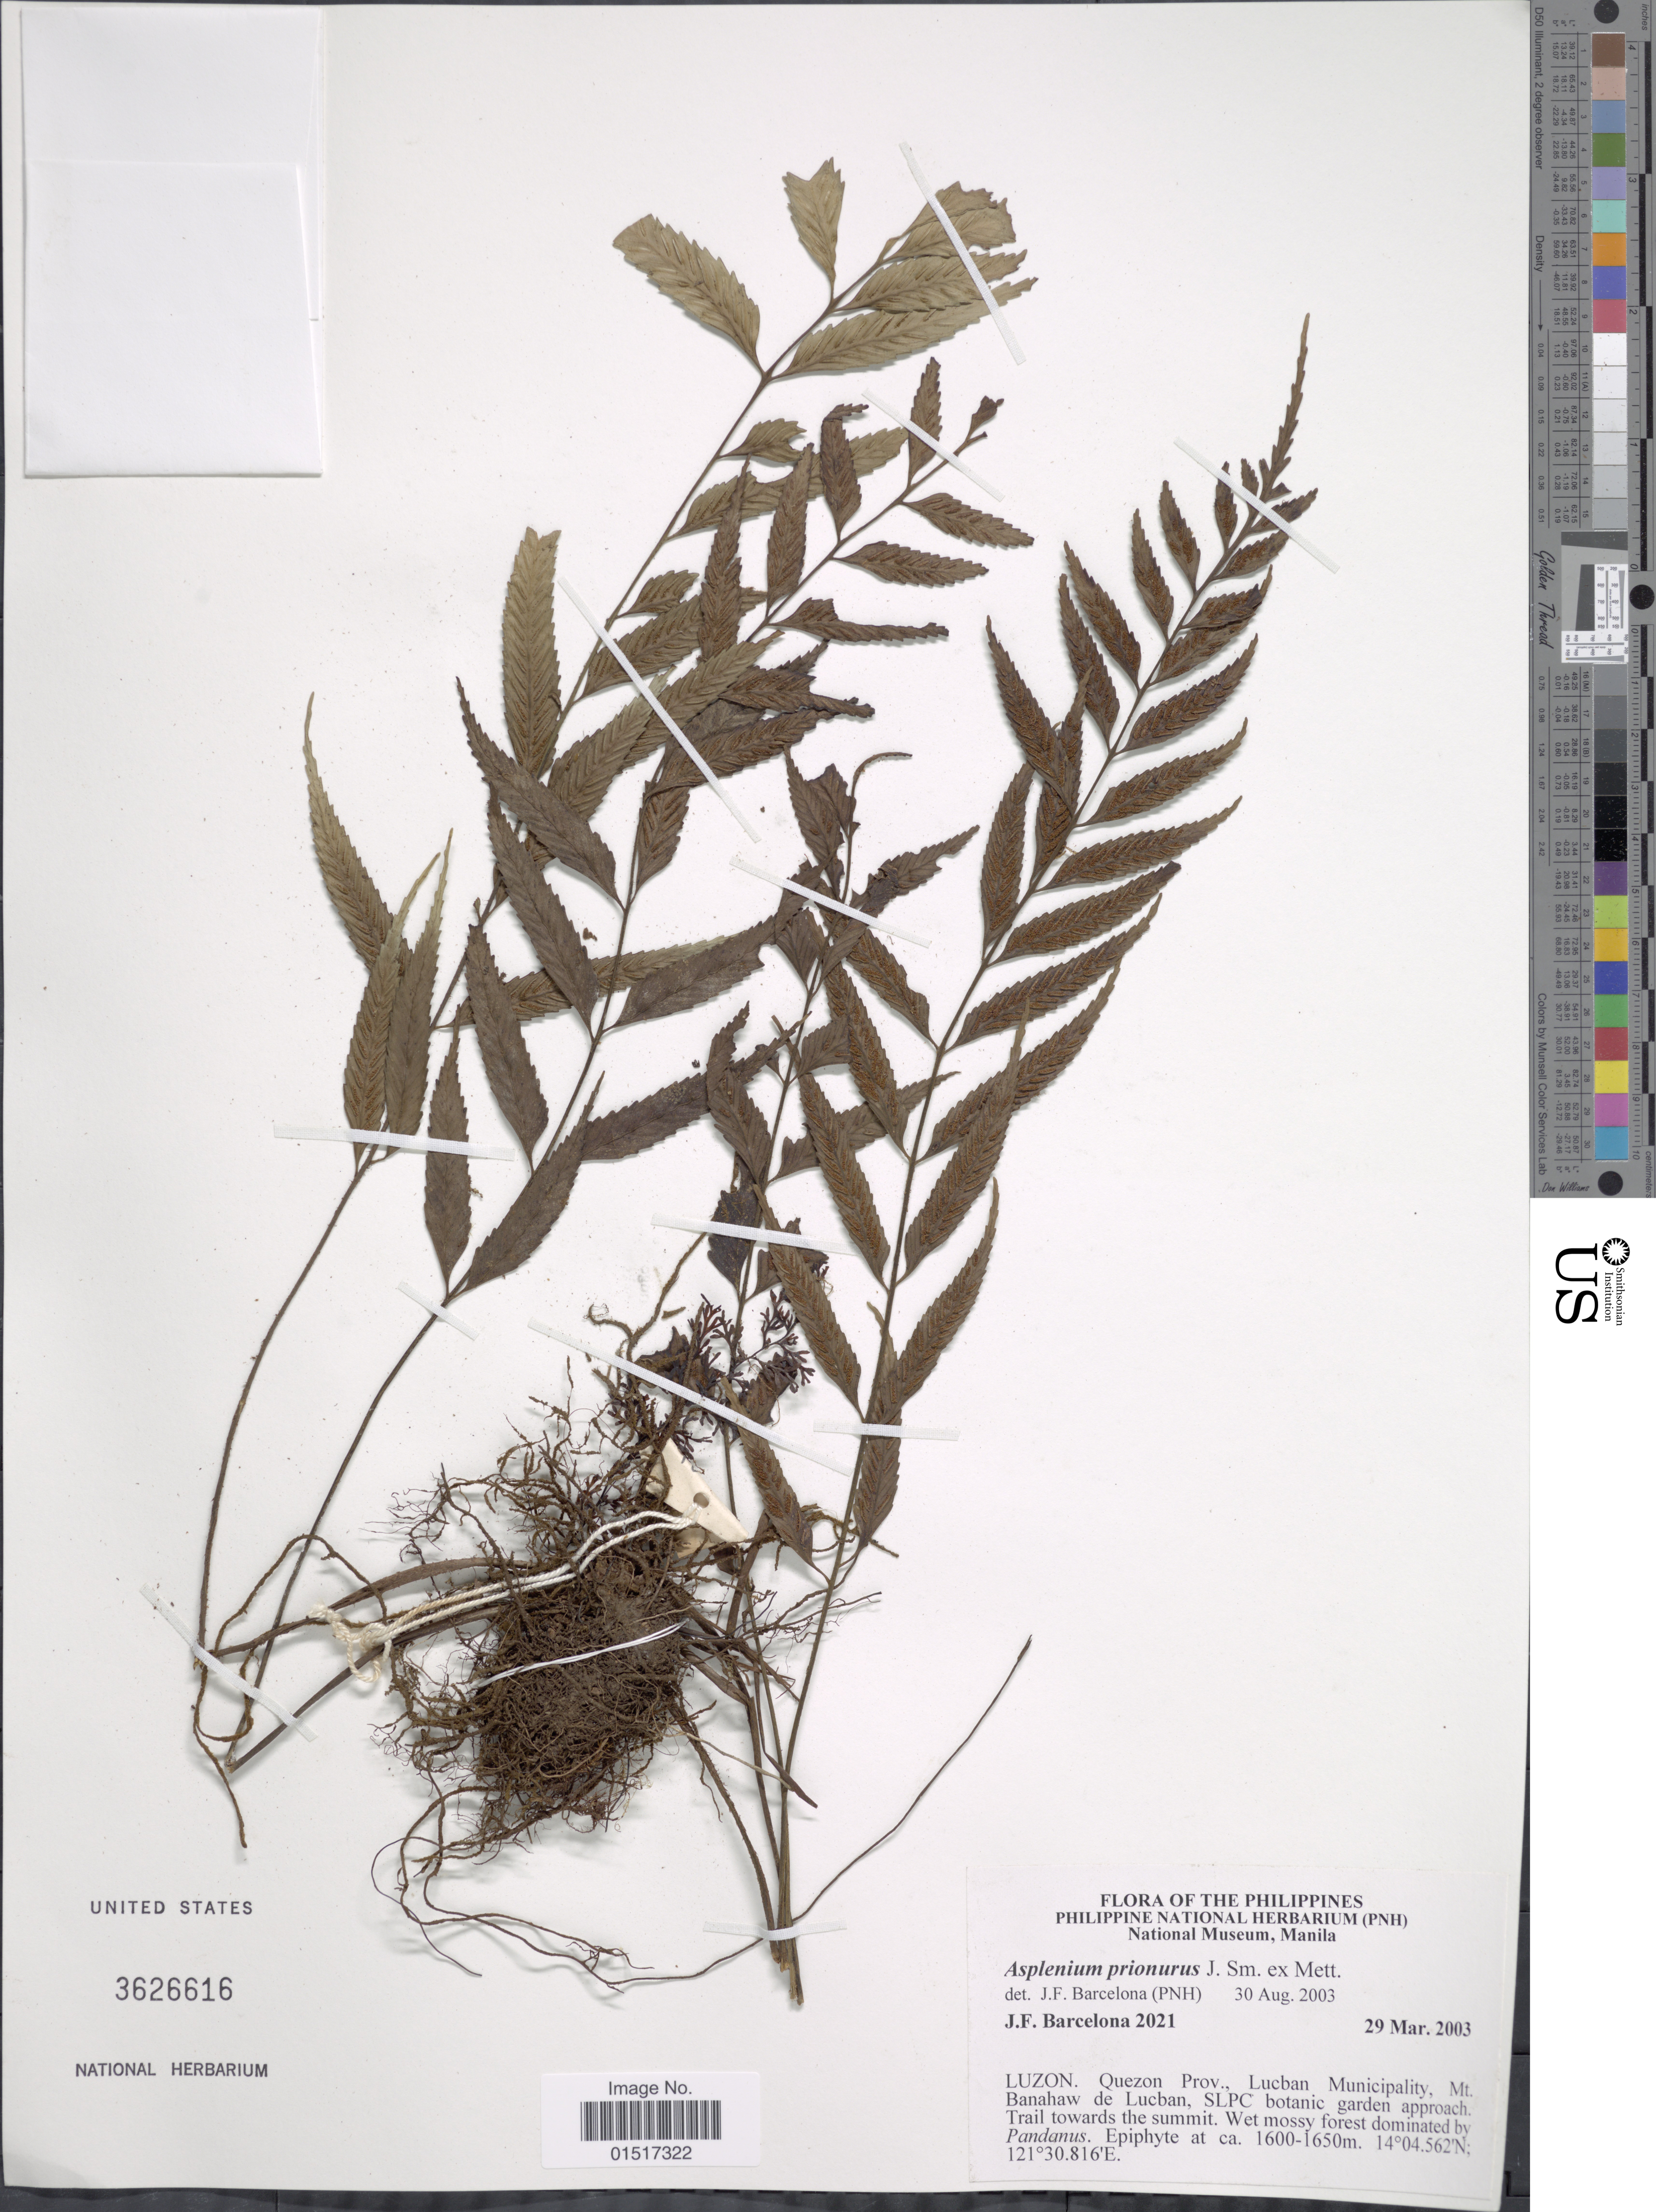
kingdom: Plantae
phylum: Tracheophyta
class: Polypodiopsida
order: Polypodiales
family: Aspleniaceae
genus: Asplenium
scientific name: Asplenium vulcanicum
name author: Blume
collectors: J. F. Barcelona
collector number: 2021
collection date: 2003-03-29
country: Philippines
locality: Luzon. Quezon Prov., Lucban Municipality, Mt. Banahaw de Lucban, SLPC botanic garden approach. Trail towards the summit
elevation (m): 1600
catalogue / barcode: US 3626616